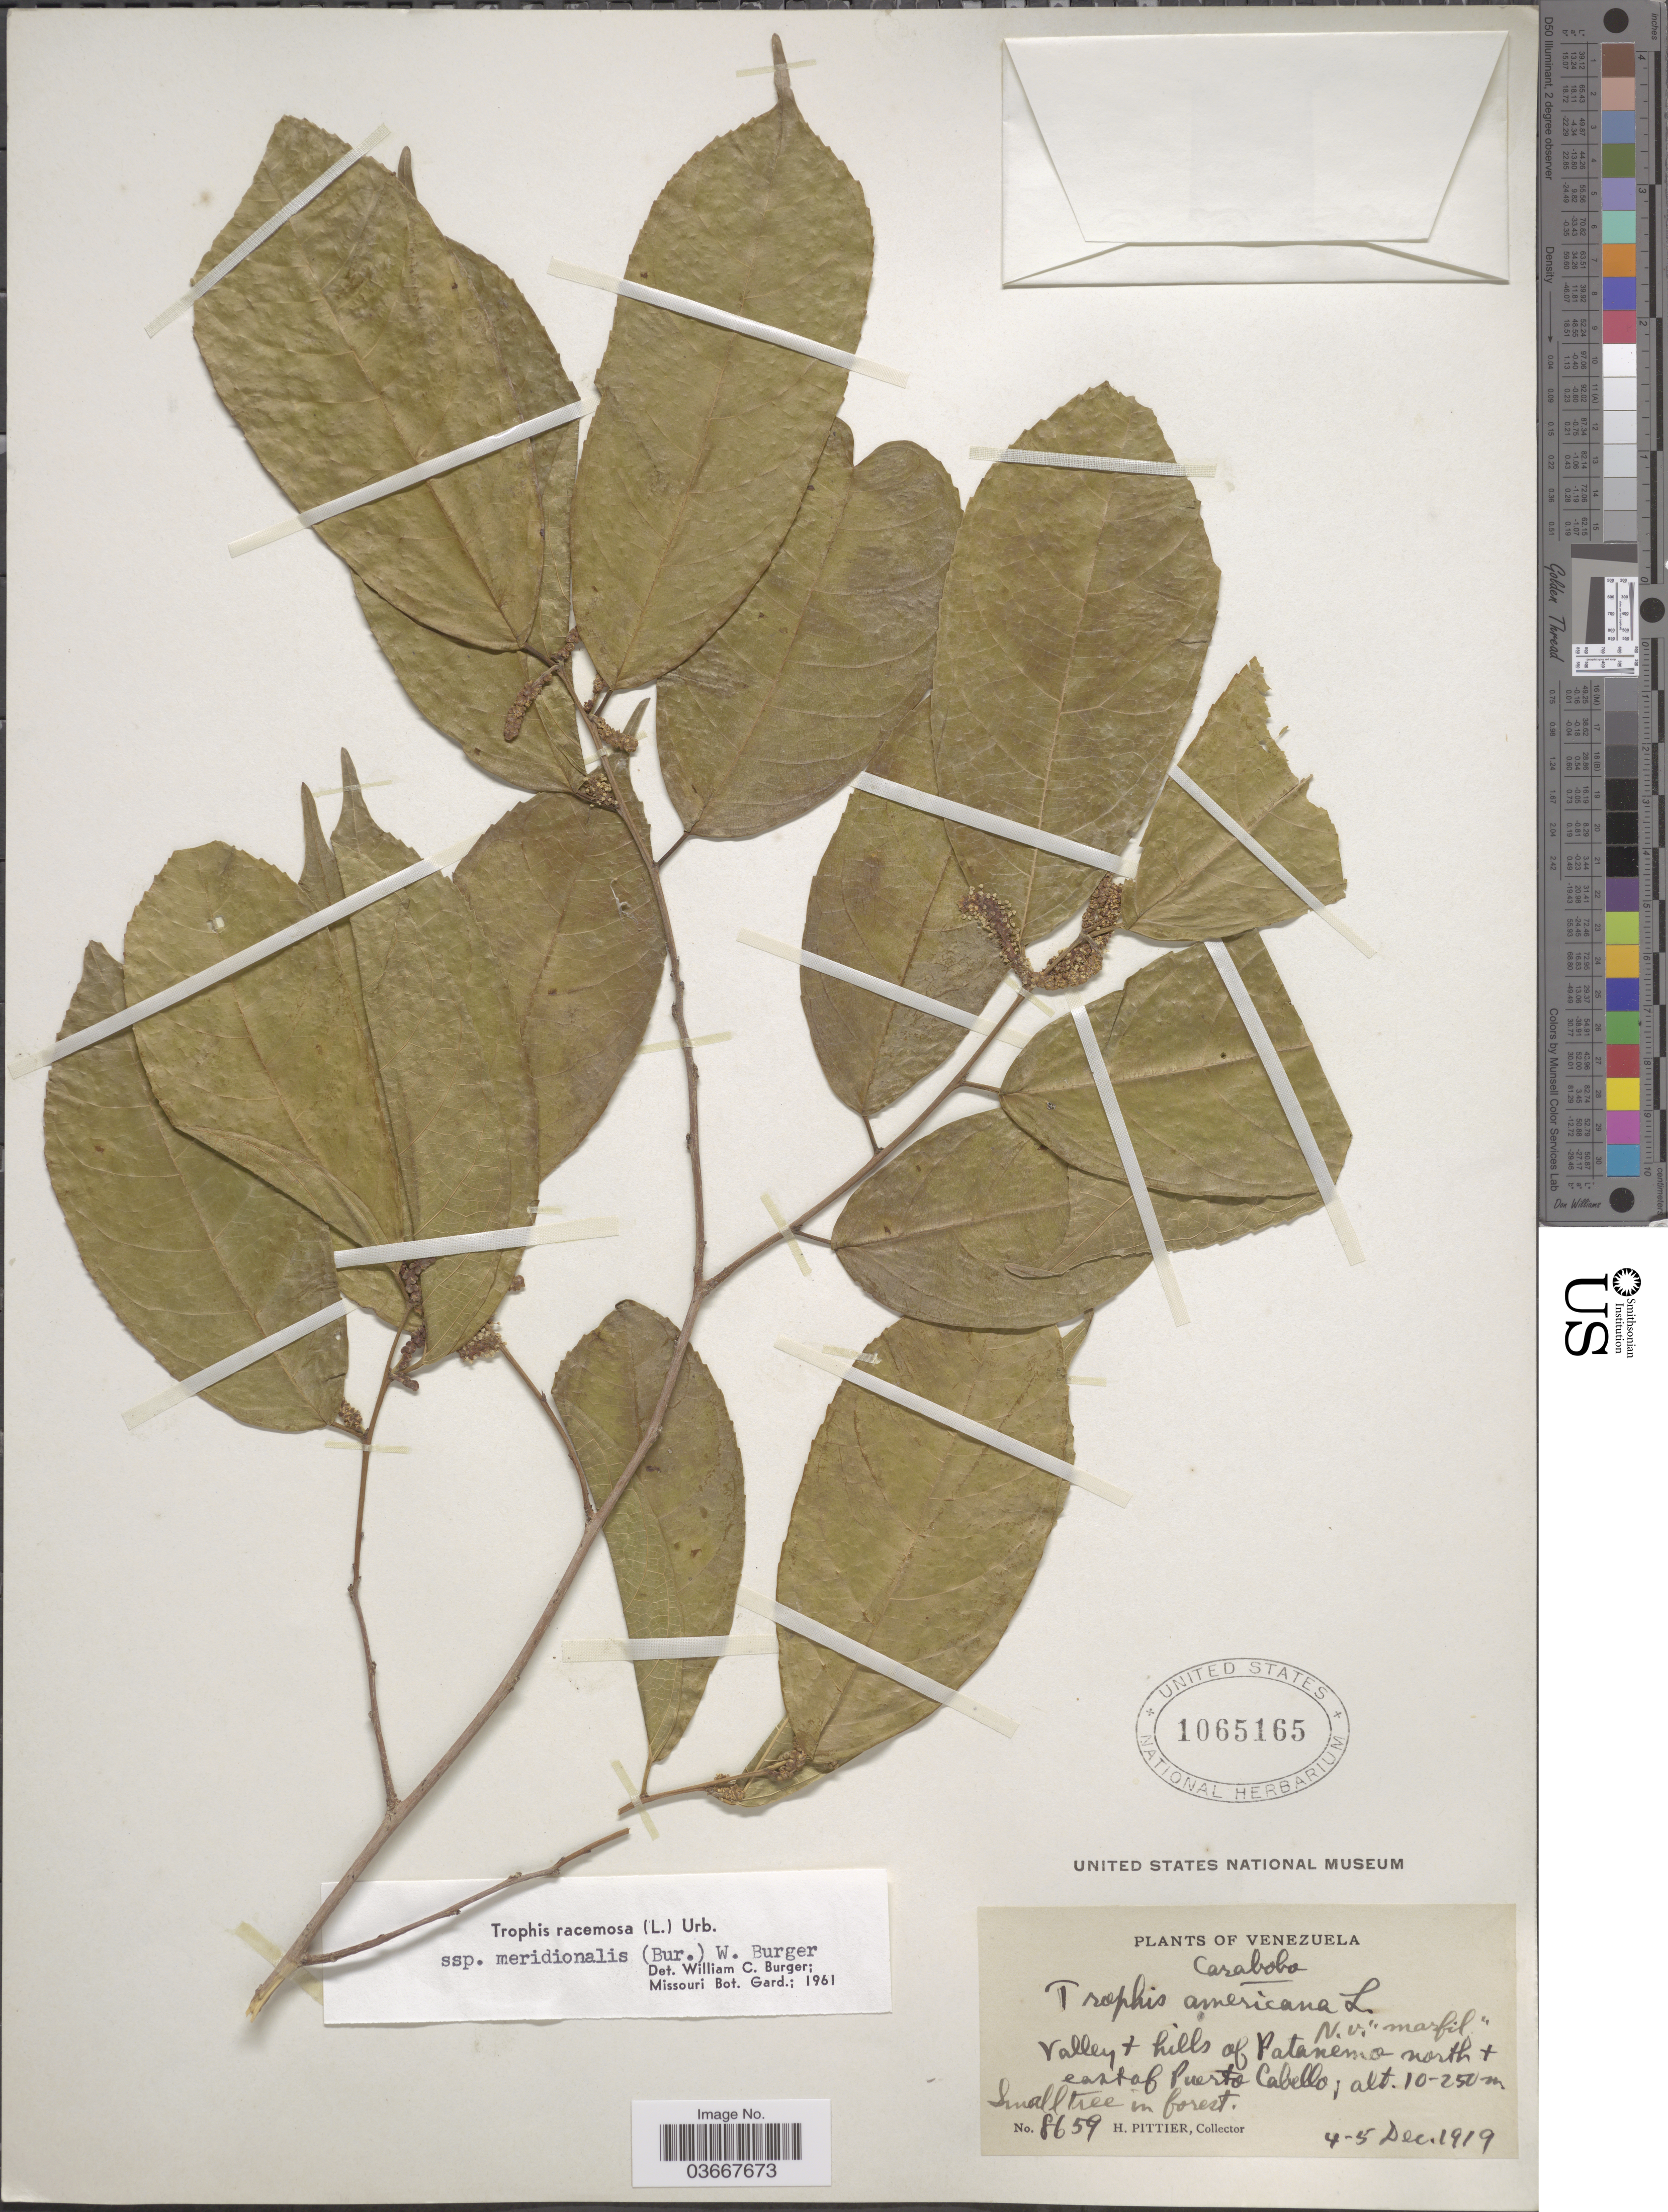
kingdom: Plantae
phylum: Tracheophyta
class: Magnoliopsida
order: Rosales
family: Moraceae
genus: Trophis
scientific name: Trophis racemosa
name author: (L.) Urb.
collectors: H. F. Pittier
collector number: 8659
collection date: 1919-12-04/1919-12-05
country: Venezuela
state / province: Carabobo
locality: Valley + hills of Patanemo north + east of Puerto Cabello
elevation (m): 10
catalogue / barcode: US 1065165